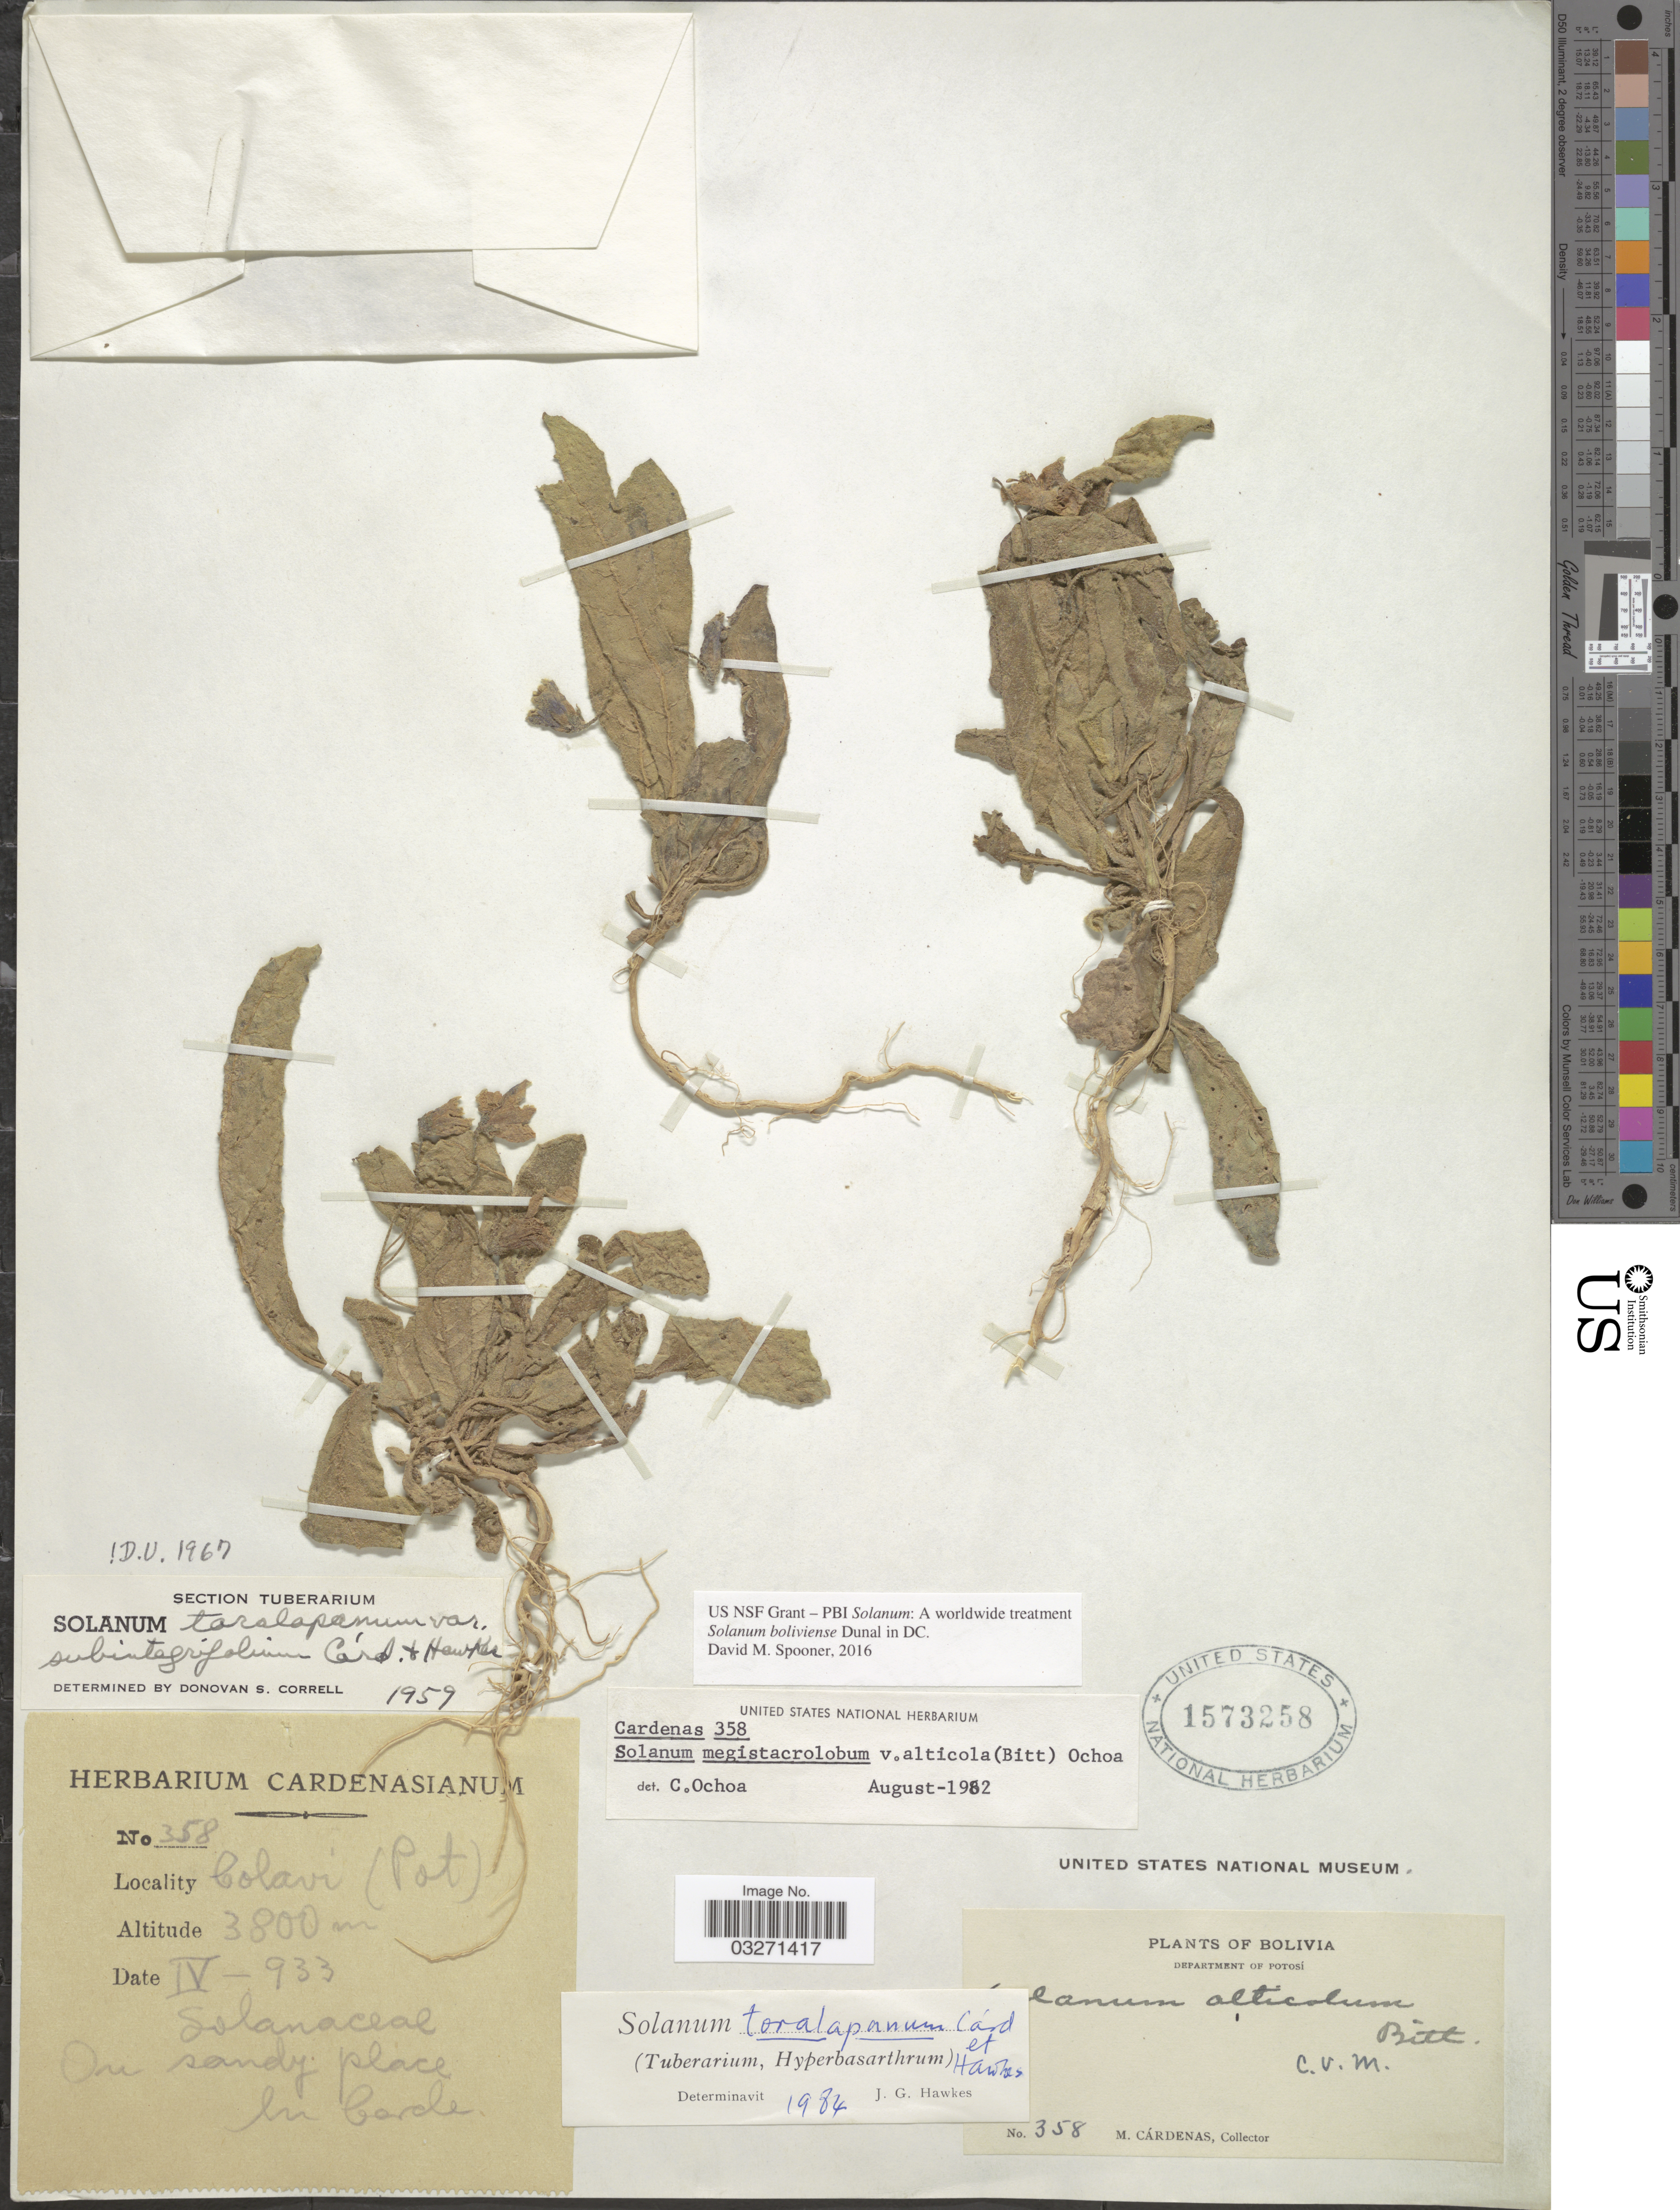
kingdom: Plantae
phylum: Tracheophyta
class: Magnoliopsida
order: Solanales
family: Solanaceae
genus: Solanum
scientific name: Solanum boliviense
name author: Dunal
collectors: M. Cárdenas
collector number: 358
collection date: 1933-04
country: Bolivia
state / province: Potosi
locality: Department of Potosi. Colavi(Pot).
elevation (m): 3800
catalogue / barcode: US 1573258